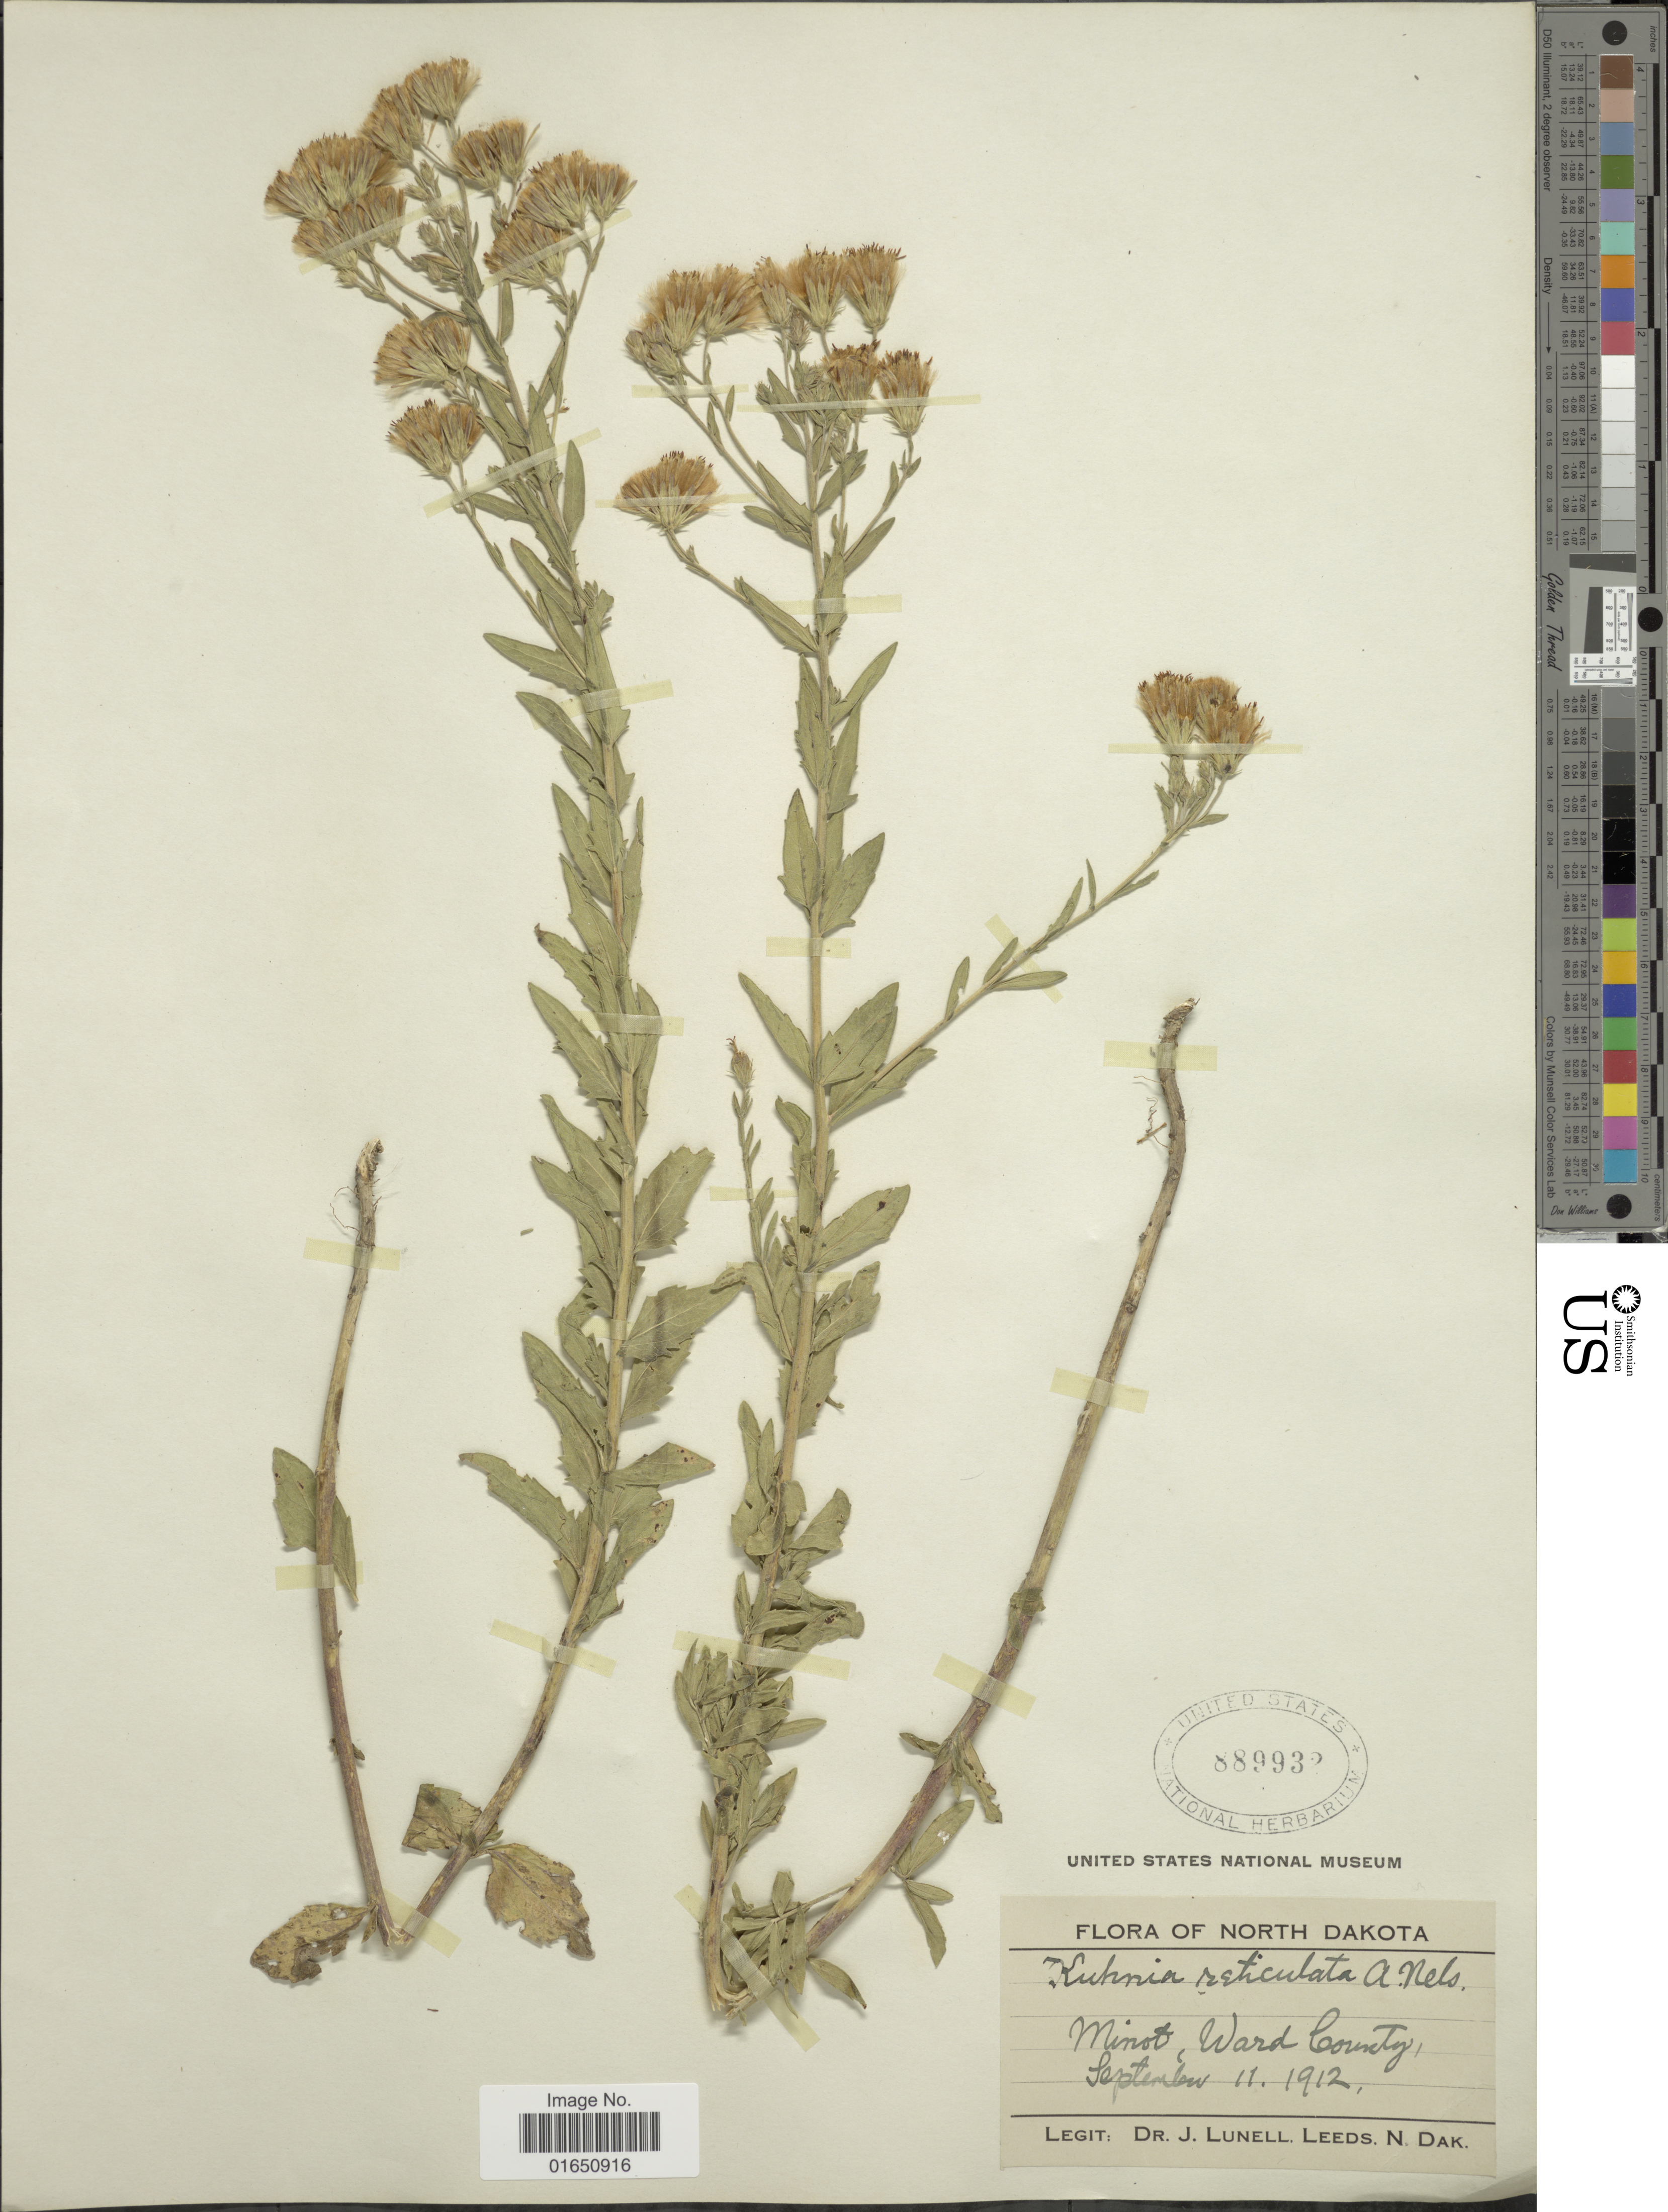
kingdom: Plantae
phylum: Tracheophyta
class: Magnoliopsida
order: Asterales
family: Asteraceae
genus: Brickellia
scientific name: Brickellia eupatorioides var. corymbulosa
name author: (Torr. & A. Gray) Shinners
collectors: J. Lunell & N. D. Leeds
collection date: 1912-09-11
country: United States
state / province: North Dakota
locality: Minot, Ward County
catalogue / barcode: US 889932